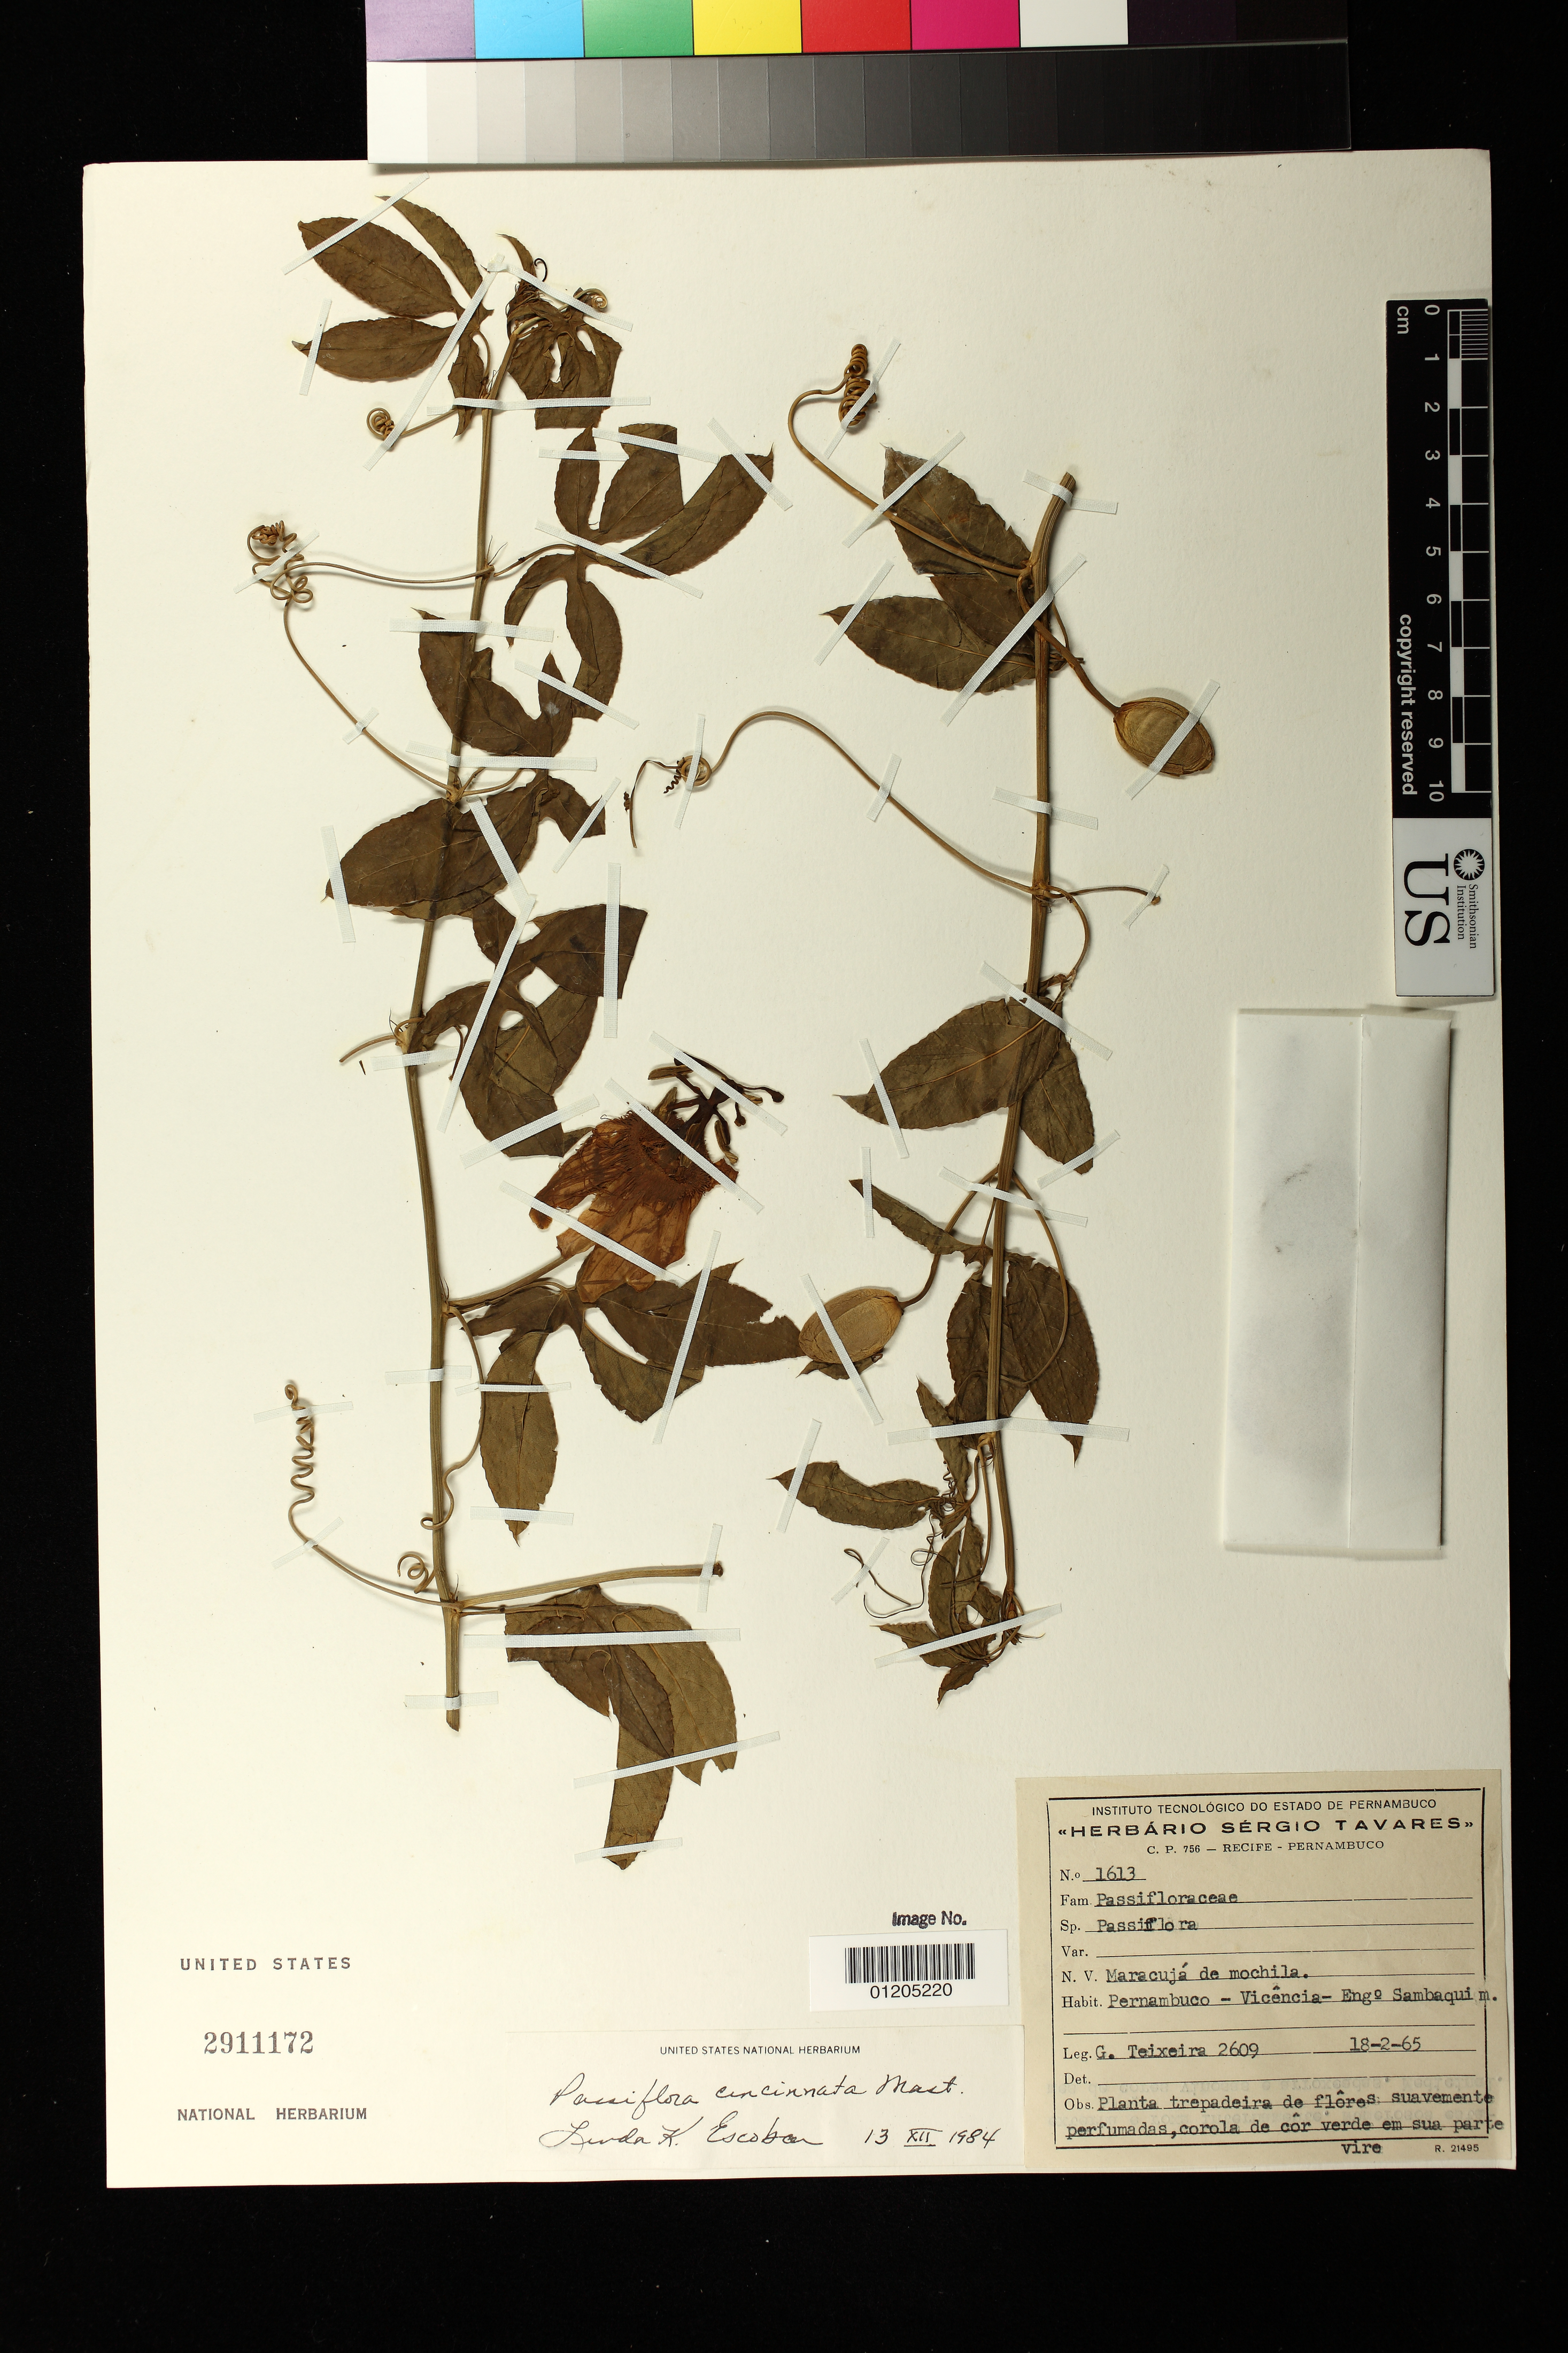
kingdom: Plantae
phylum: Tracheophyta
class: Magnoliopsida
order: Malpighiales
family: Passifloraceae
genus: Passiflora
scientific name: Passiflora cincinnata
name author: Mast.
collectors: G. Teixeira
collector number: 2609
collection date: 1965-02-18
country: Brazil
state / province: Pernambuco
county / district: Vicencia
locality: Eng Sambaquim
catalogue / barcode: US 2911172